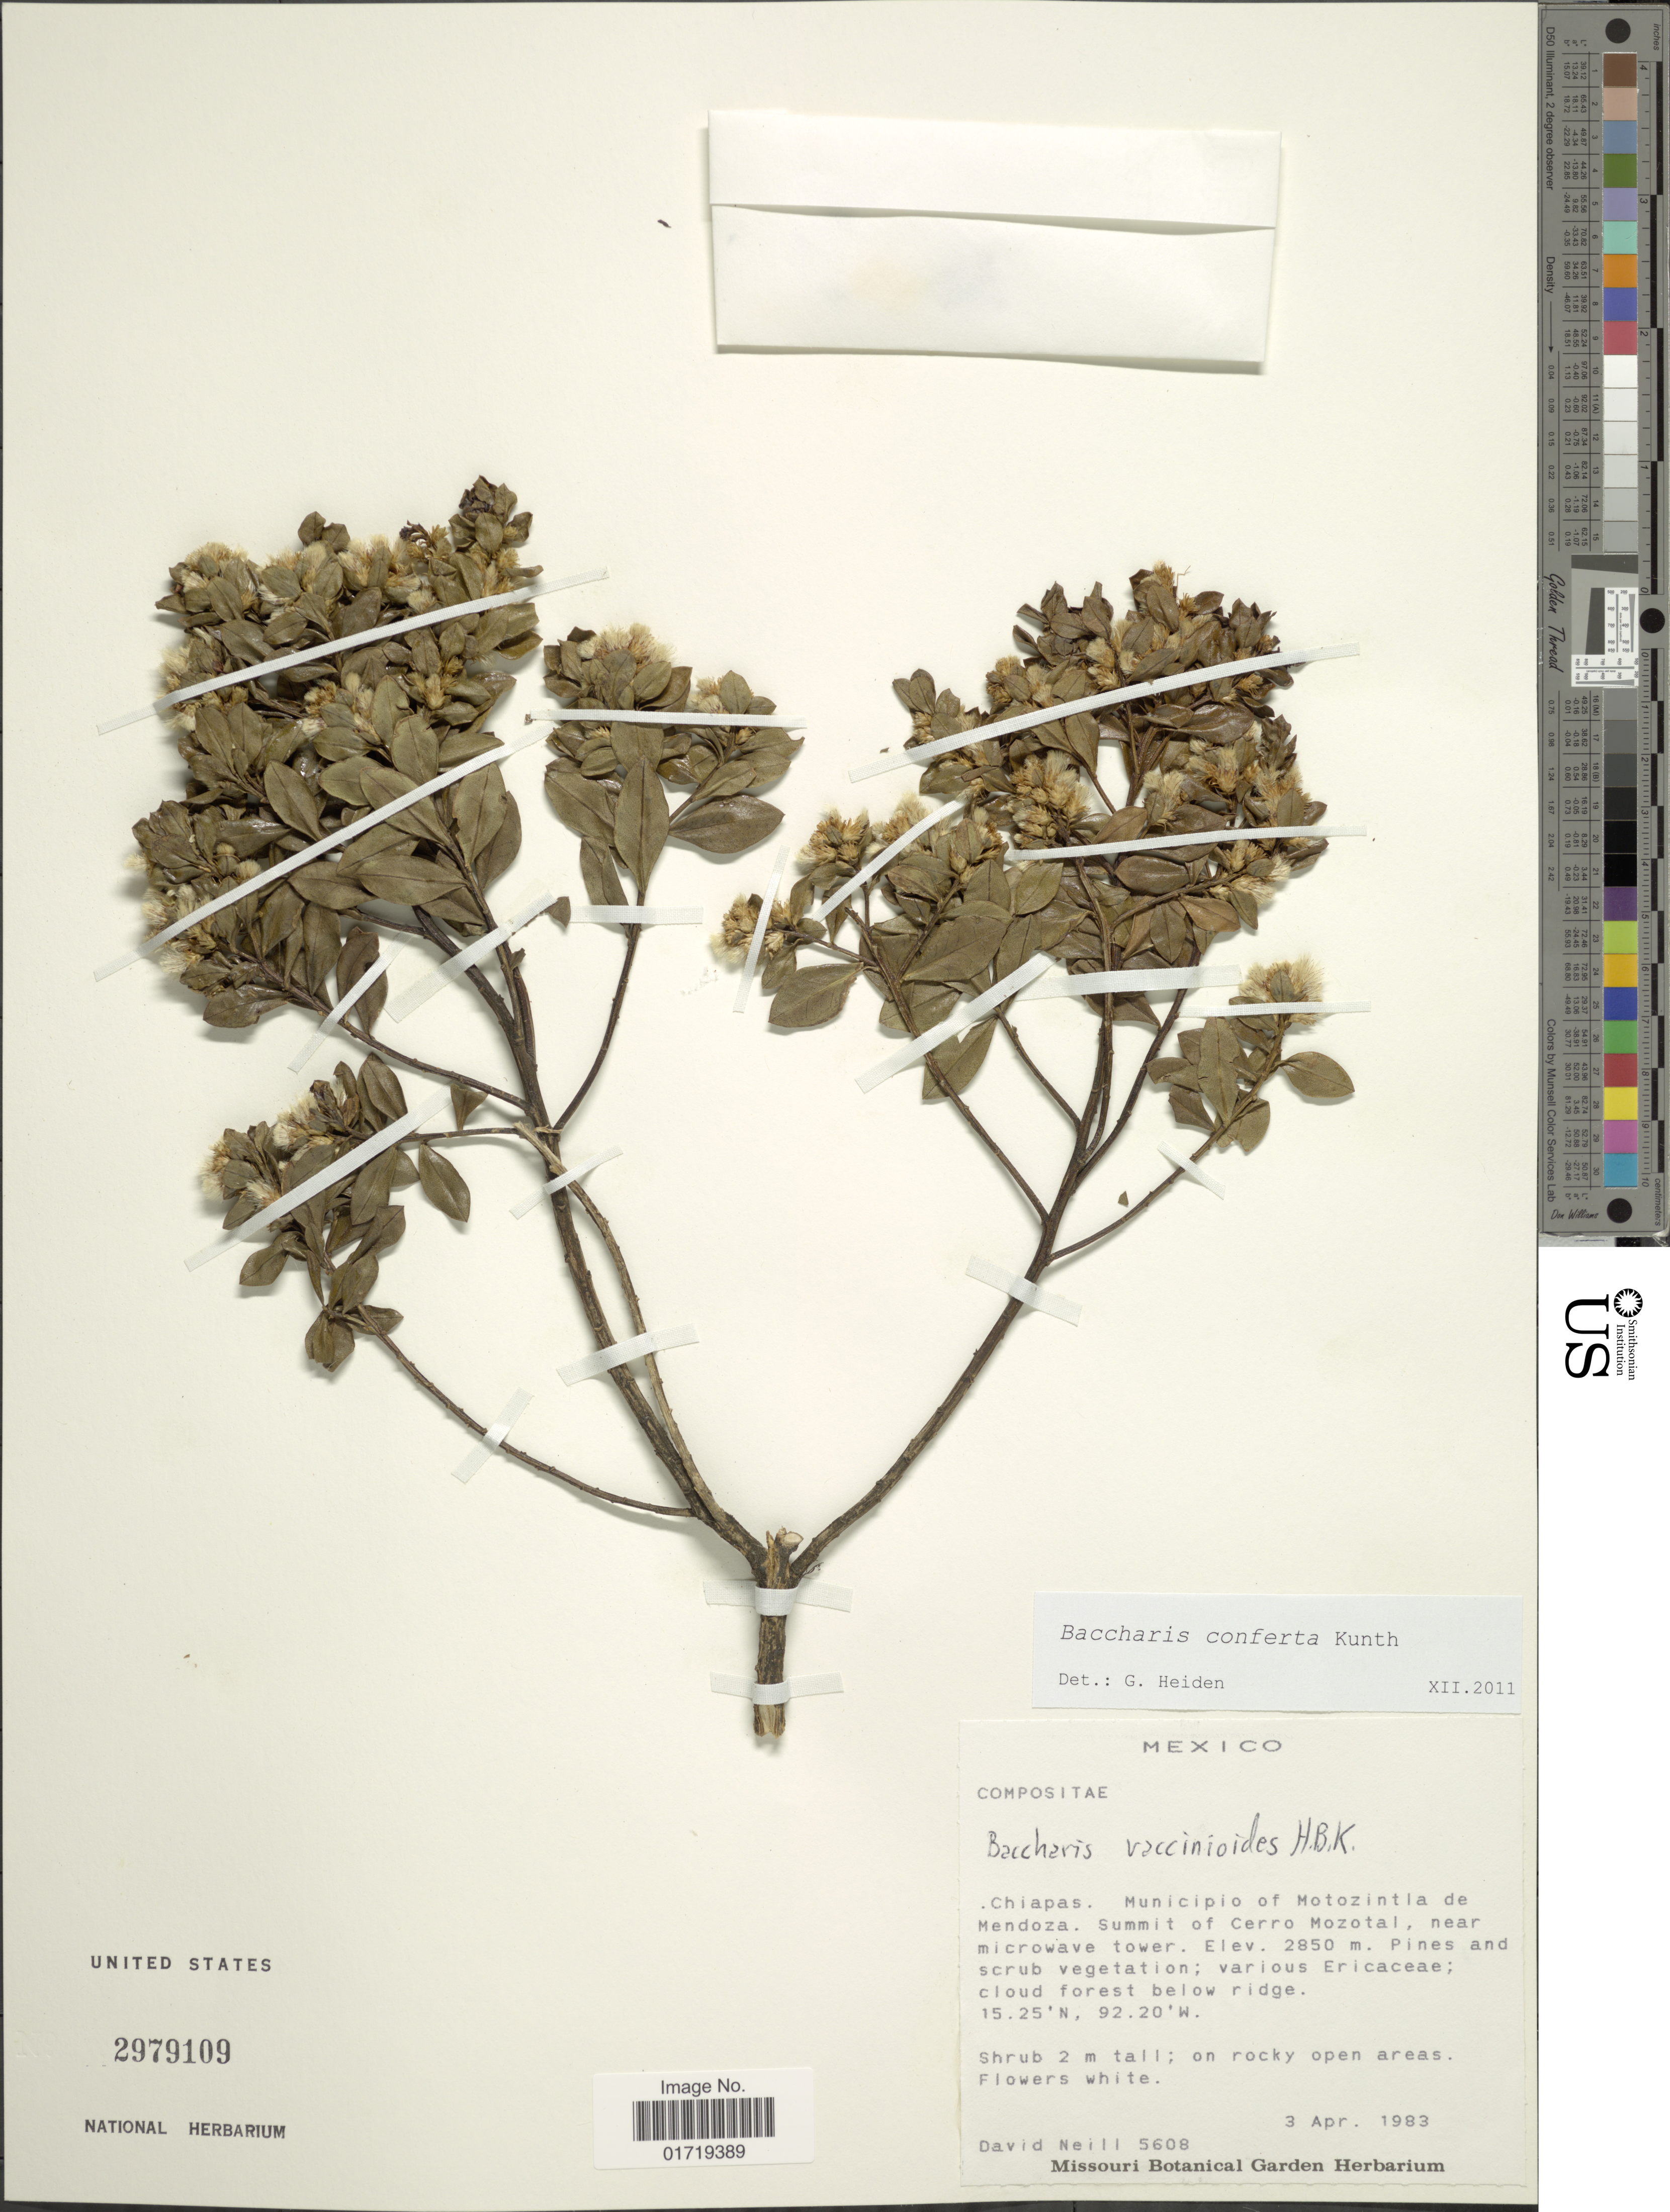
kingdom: Plantae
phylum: Tracheophyta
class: Magnoliopsida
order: Asterales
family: Asteraceae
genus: Baccharis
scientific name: Baccharis conferta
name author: Kunth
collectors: D. A. Neill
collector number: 5608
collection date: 1983-04-03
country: Mexico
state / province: Chiapas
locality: Municipio of Motozintla de Mendoza, Summit of Cerro Mozotal, near microwave tower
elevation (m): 2850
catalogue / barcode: US 2979109